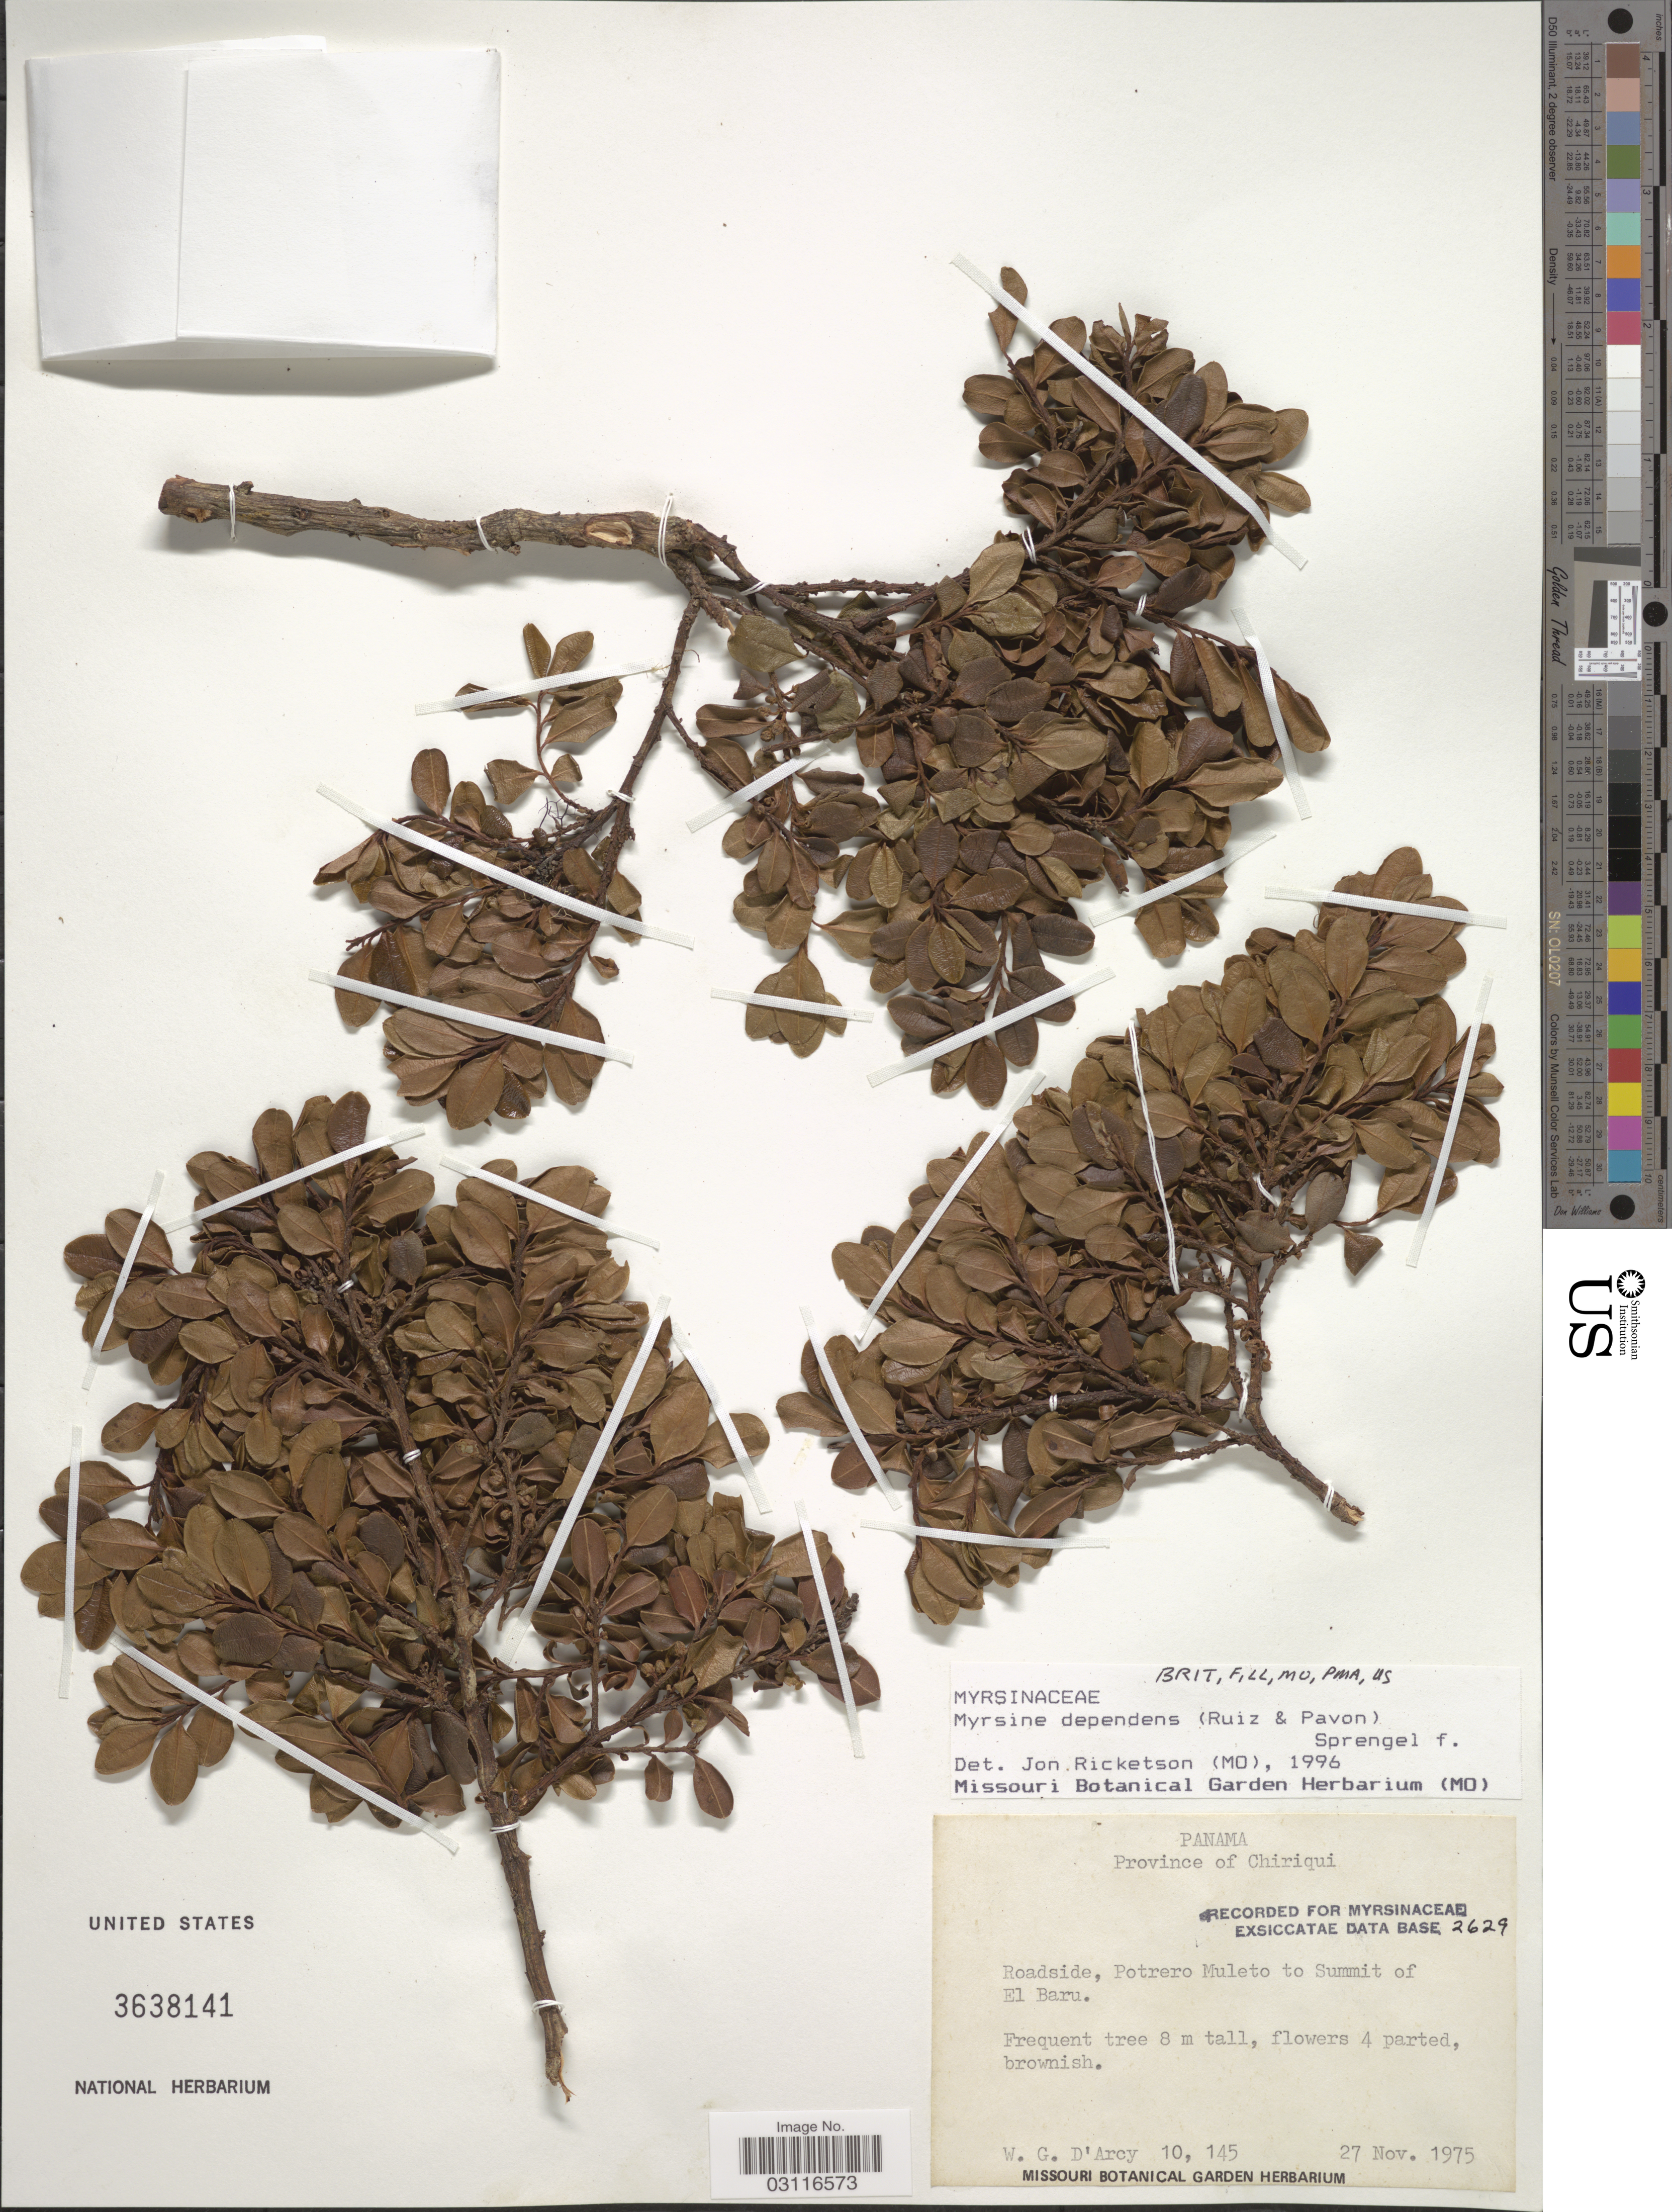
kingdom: Plantae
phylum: Tracheophyta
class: Magnoliopsida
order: Ericales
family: Primulaceae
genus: Myrsine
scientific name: Myrsine dependens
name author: (Ruiz & Pav.) Spreng.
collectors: W. G. D'Arcy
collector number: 10145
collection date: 1975-11-27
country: Panama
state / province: Chiriqui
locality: Roadside, Potrero Muleto to Summit of El Baru.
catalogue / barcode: US 3638141